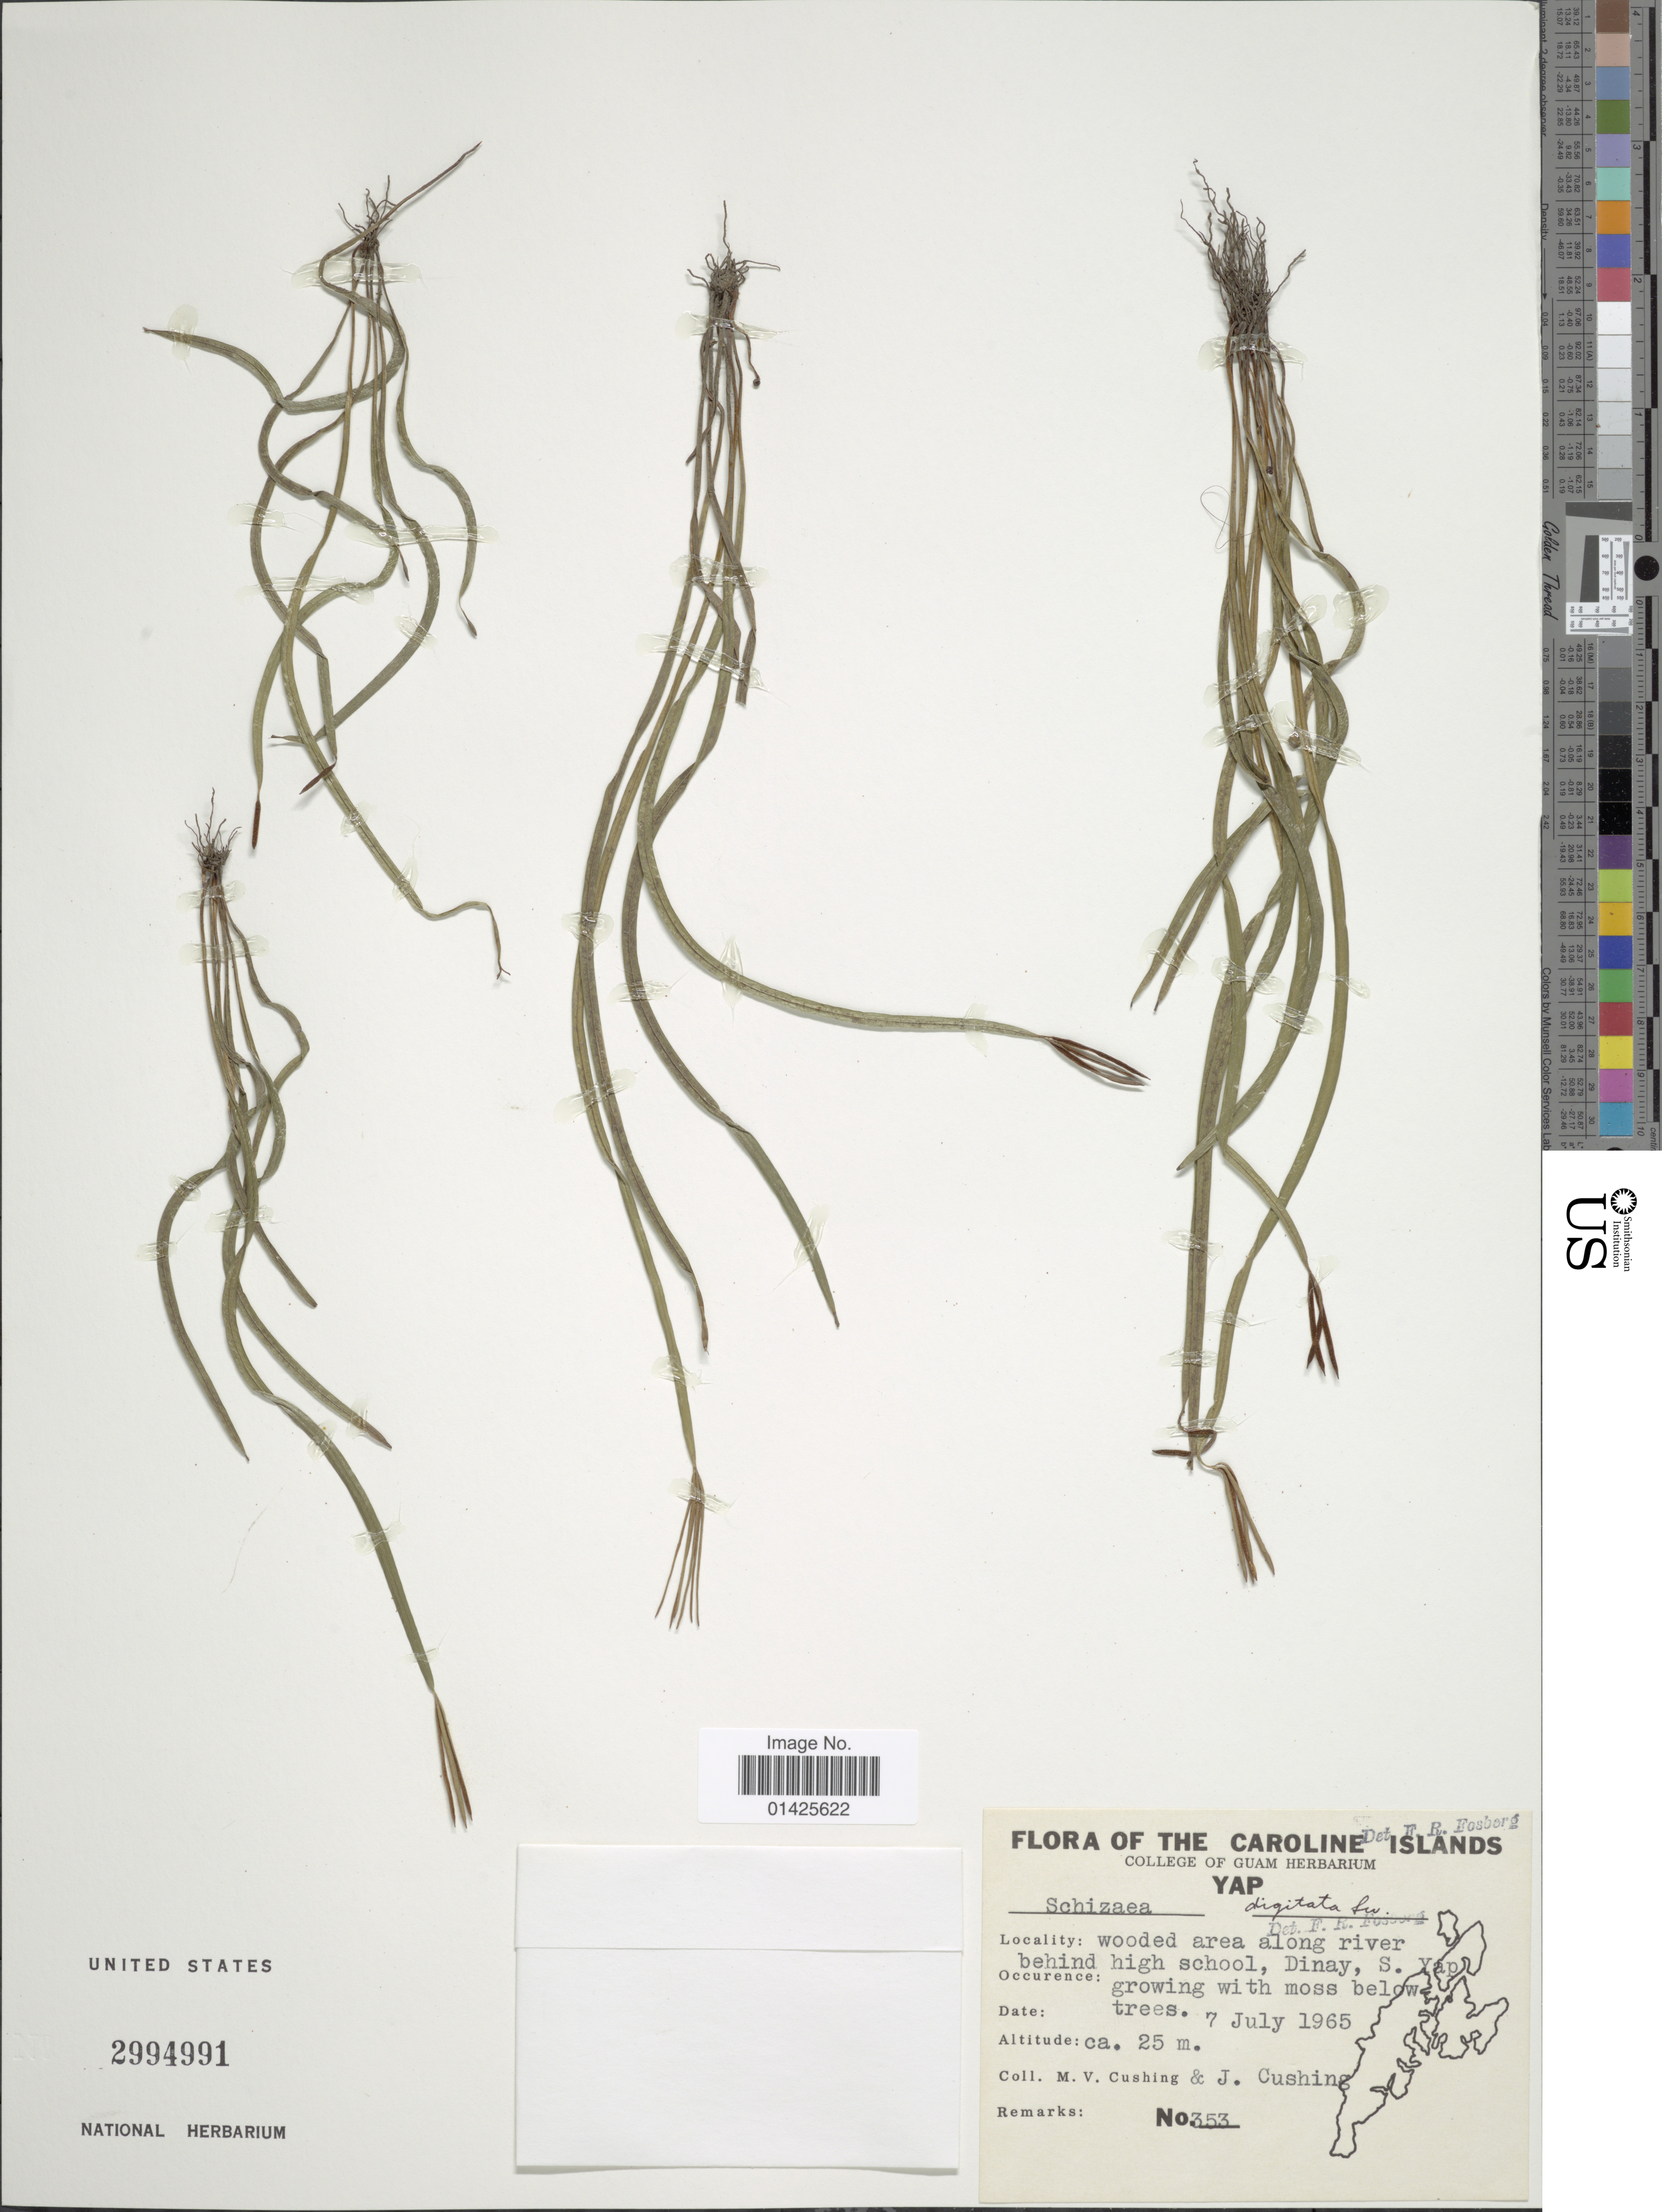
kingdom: Plantae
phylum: Tracheophyta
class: Polypodiopsida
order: Schizaeales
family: Schizaeaceae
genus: Actinostachys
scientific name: Actinostachys digitata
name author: (L.) Wall.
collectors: M. V. Cushing & J. Cushing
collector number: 353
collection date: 1965-07-07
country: Micronesia, Federated States of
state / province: Yap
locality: Wooded area along river behind high school, Dinay, S. Yap, growing with moss below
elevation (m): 25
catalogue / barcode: US 2994991